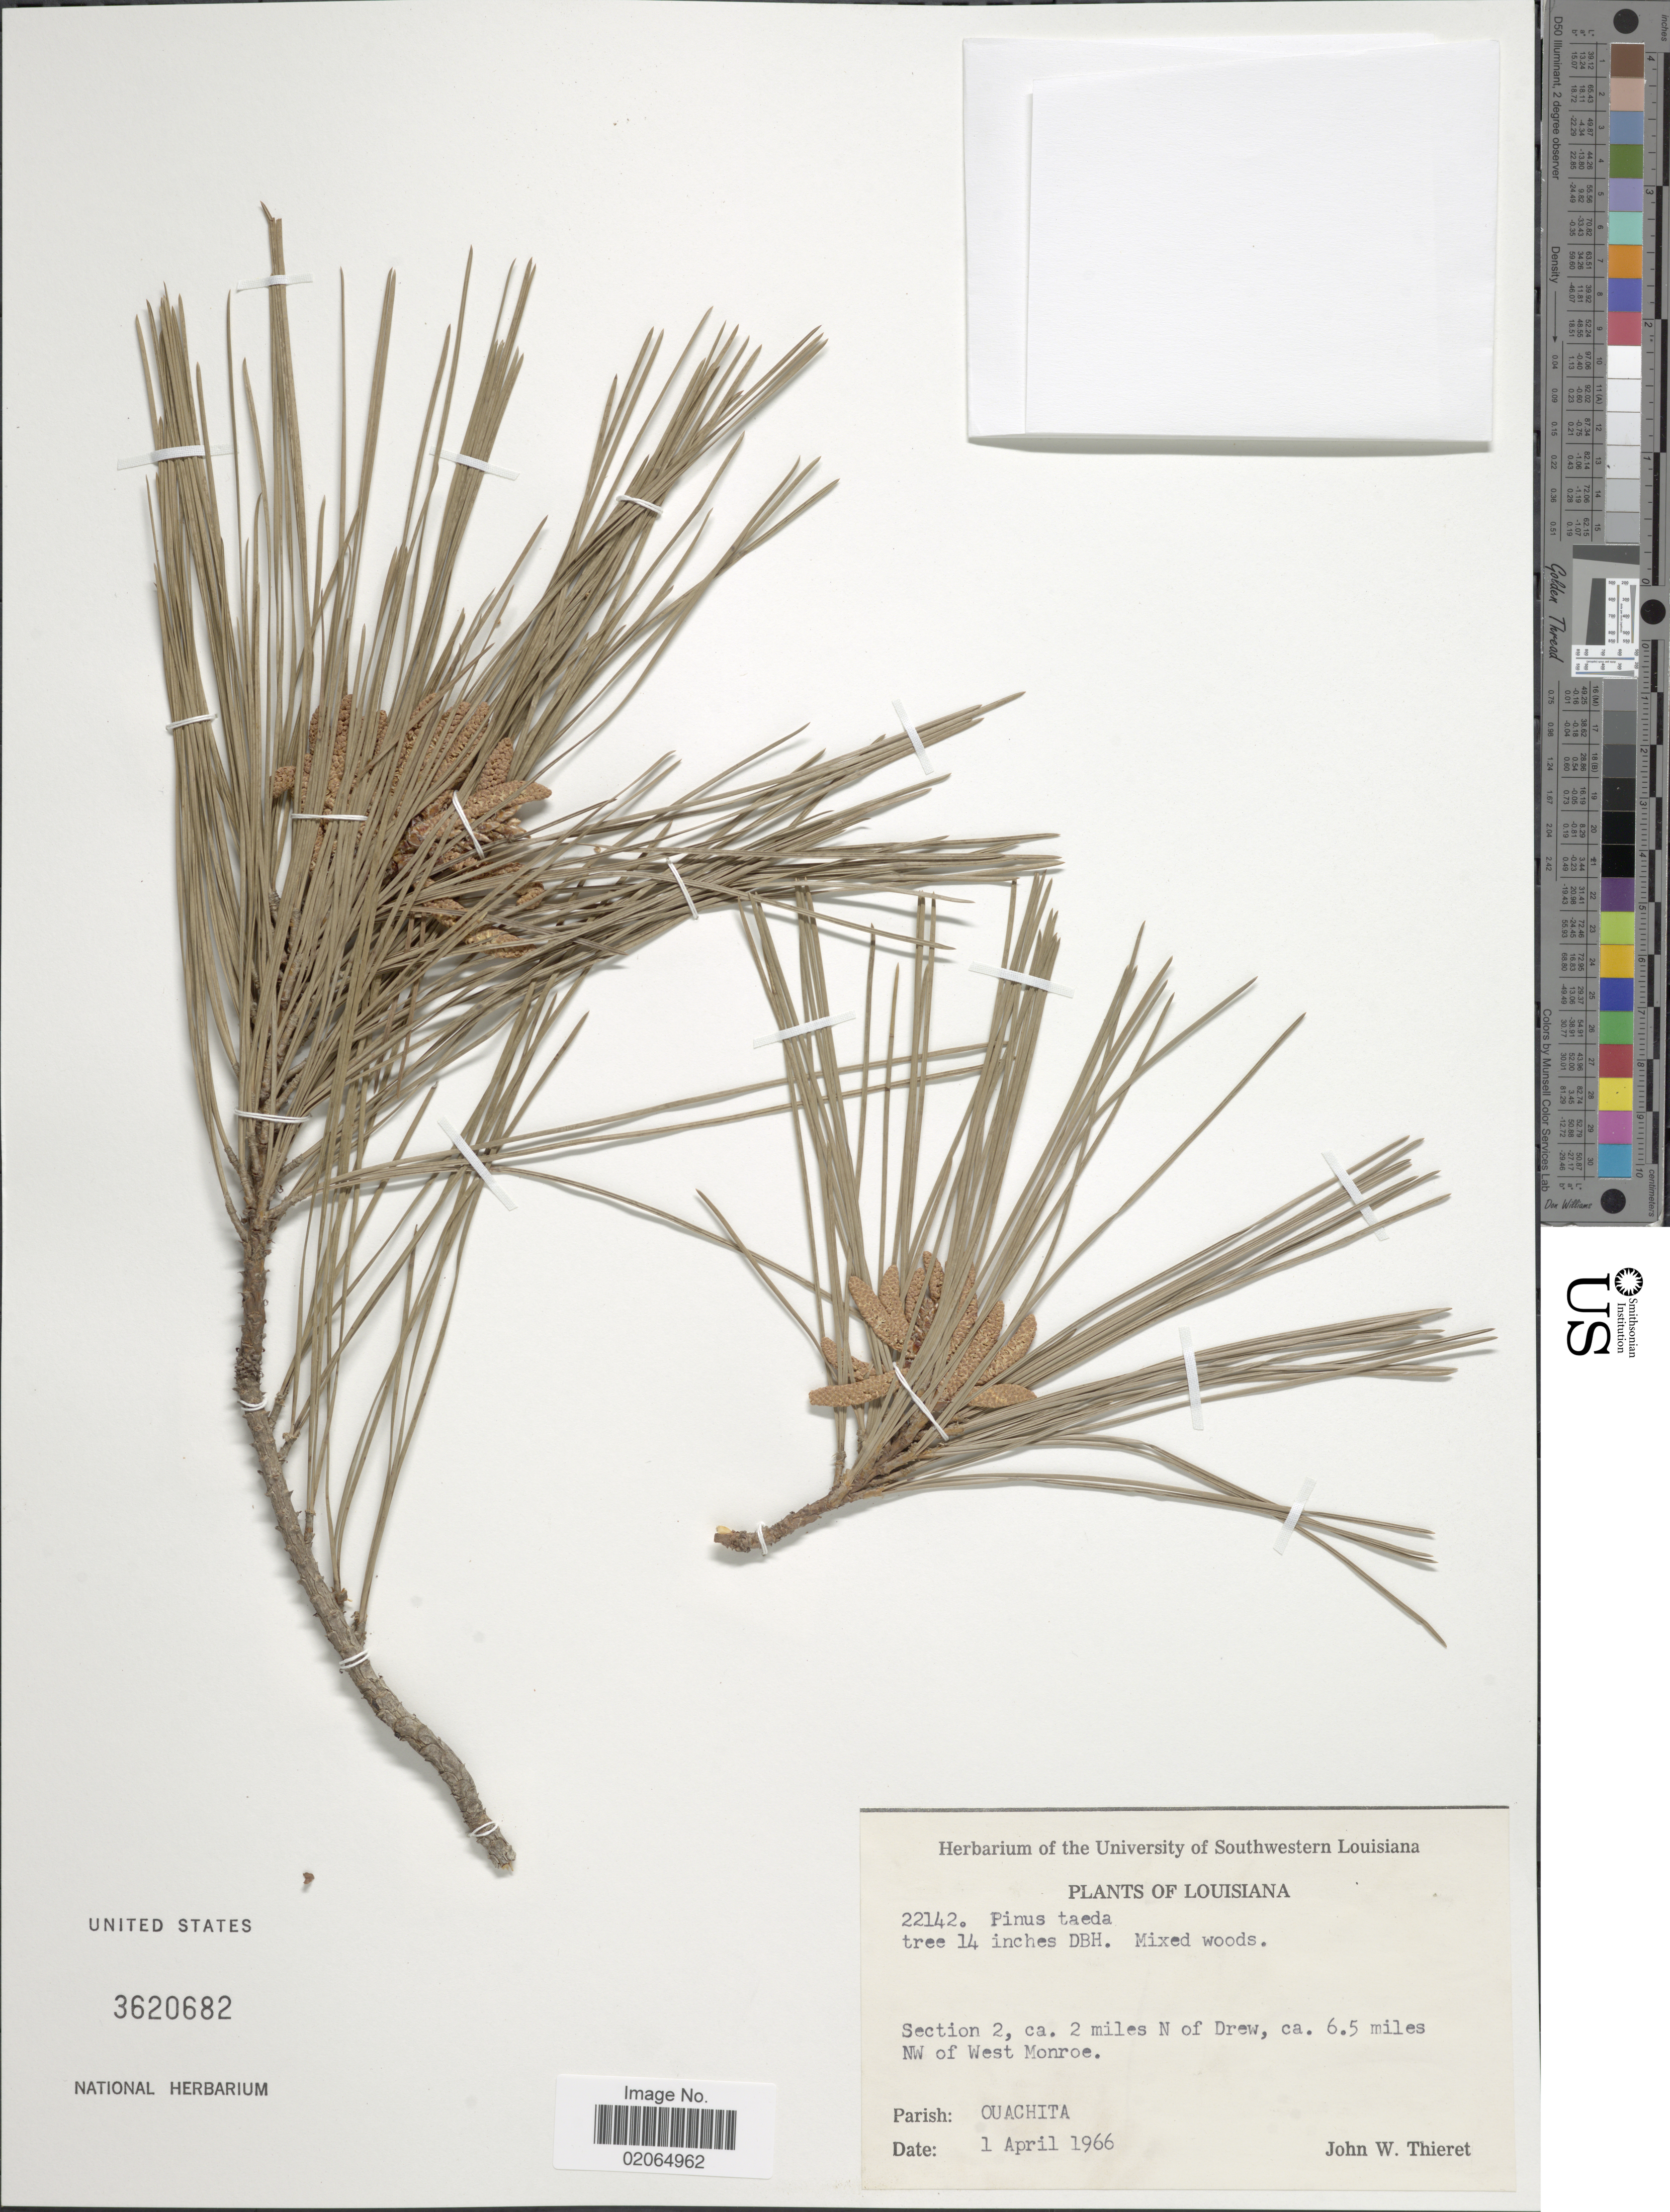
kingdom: Plantae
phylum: Tracheophyta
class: Pinopsida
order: Pinales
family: Pinaceae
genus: Pinus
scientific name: Pinus taeda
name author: L.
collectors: J. W. Thieret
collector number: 22142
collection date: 1966-04-01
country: United States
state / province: Louisiana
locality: Section 2, ca. 2 miles N of Drew, ca. 6.5 miles NW of West Monroe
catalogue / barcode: US 3620682